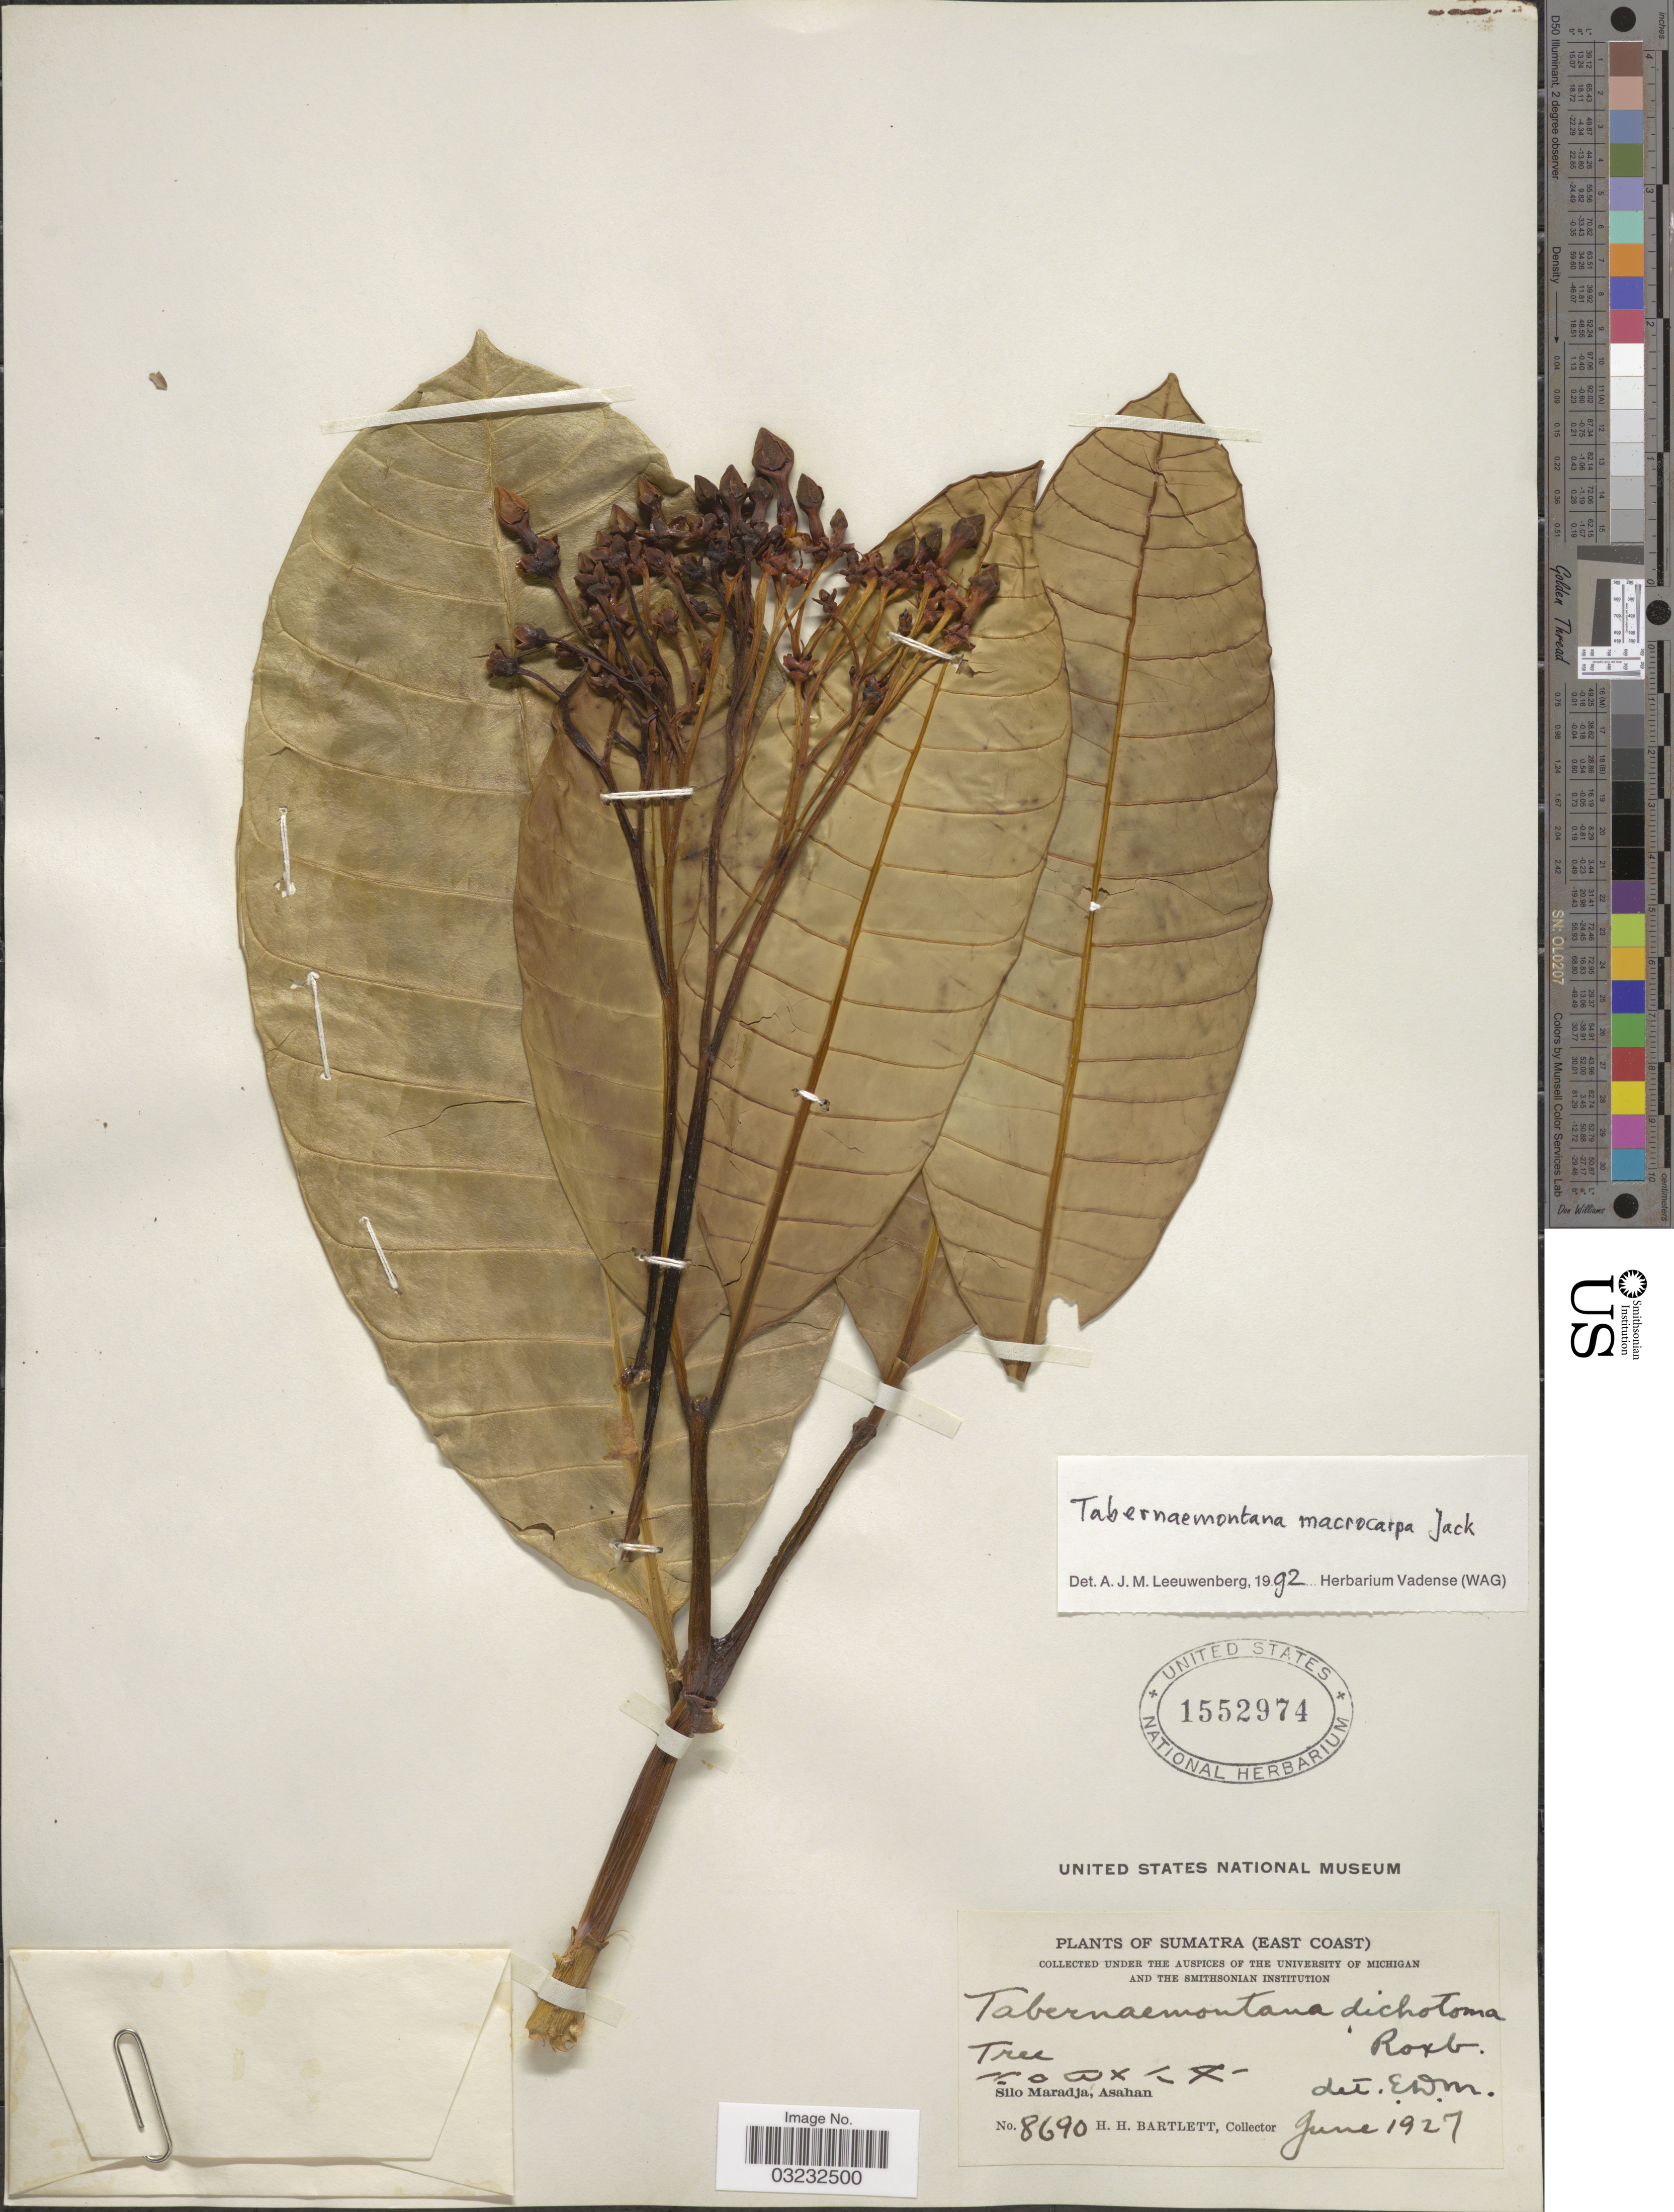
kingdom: Plantae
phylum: Tracheophyta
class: Magnoliopsida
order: Gentianales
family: Apocynaceae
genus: Tabernaemontana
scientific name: Tabernaemontana macrocarpa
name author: Jack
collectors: H. H. Bartlett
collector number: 8690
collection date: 1927-06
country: Indonesia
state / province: Sumatra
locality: (East Coast), Silo Maradja, Asahan.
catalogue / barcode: US 1552974